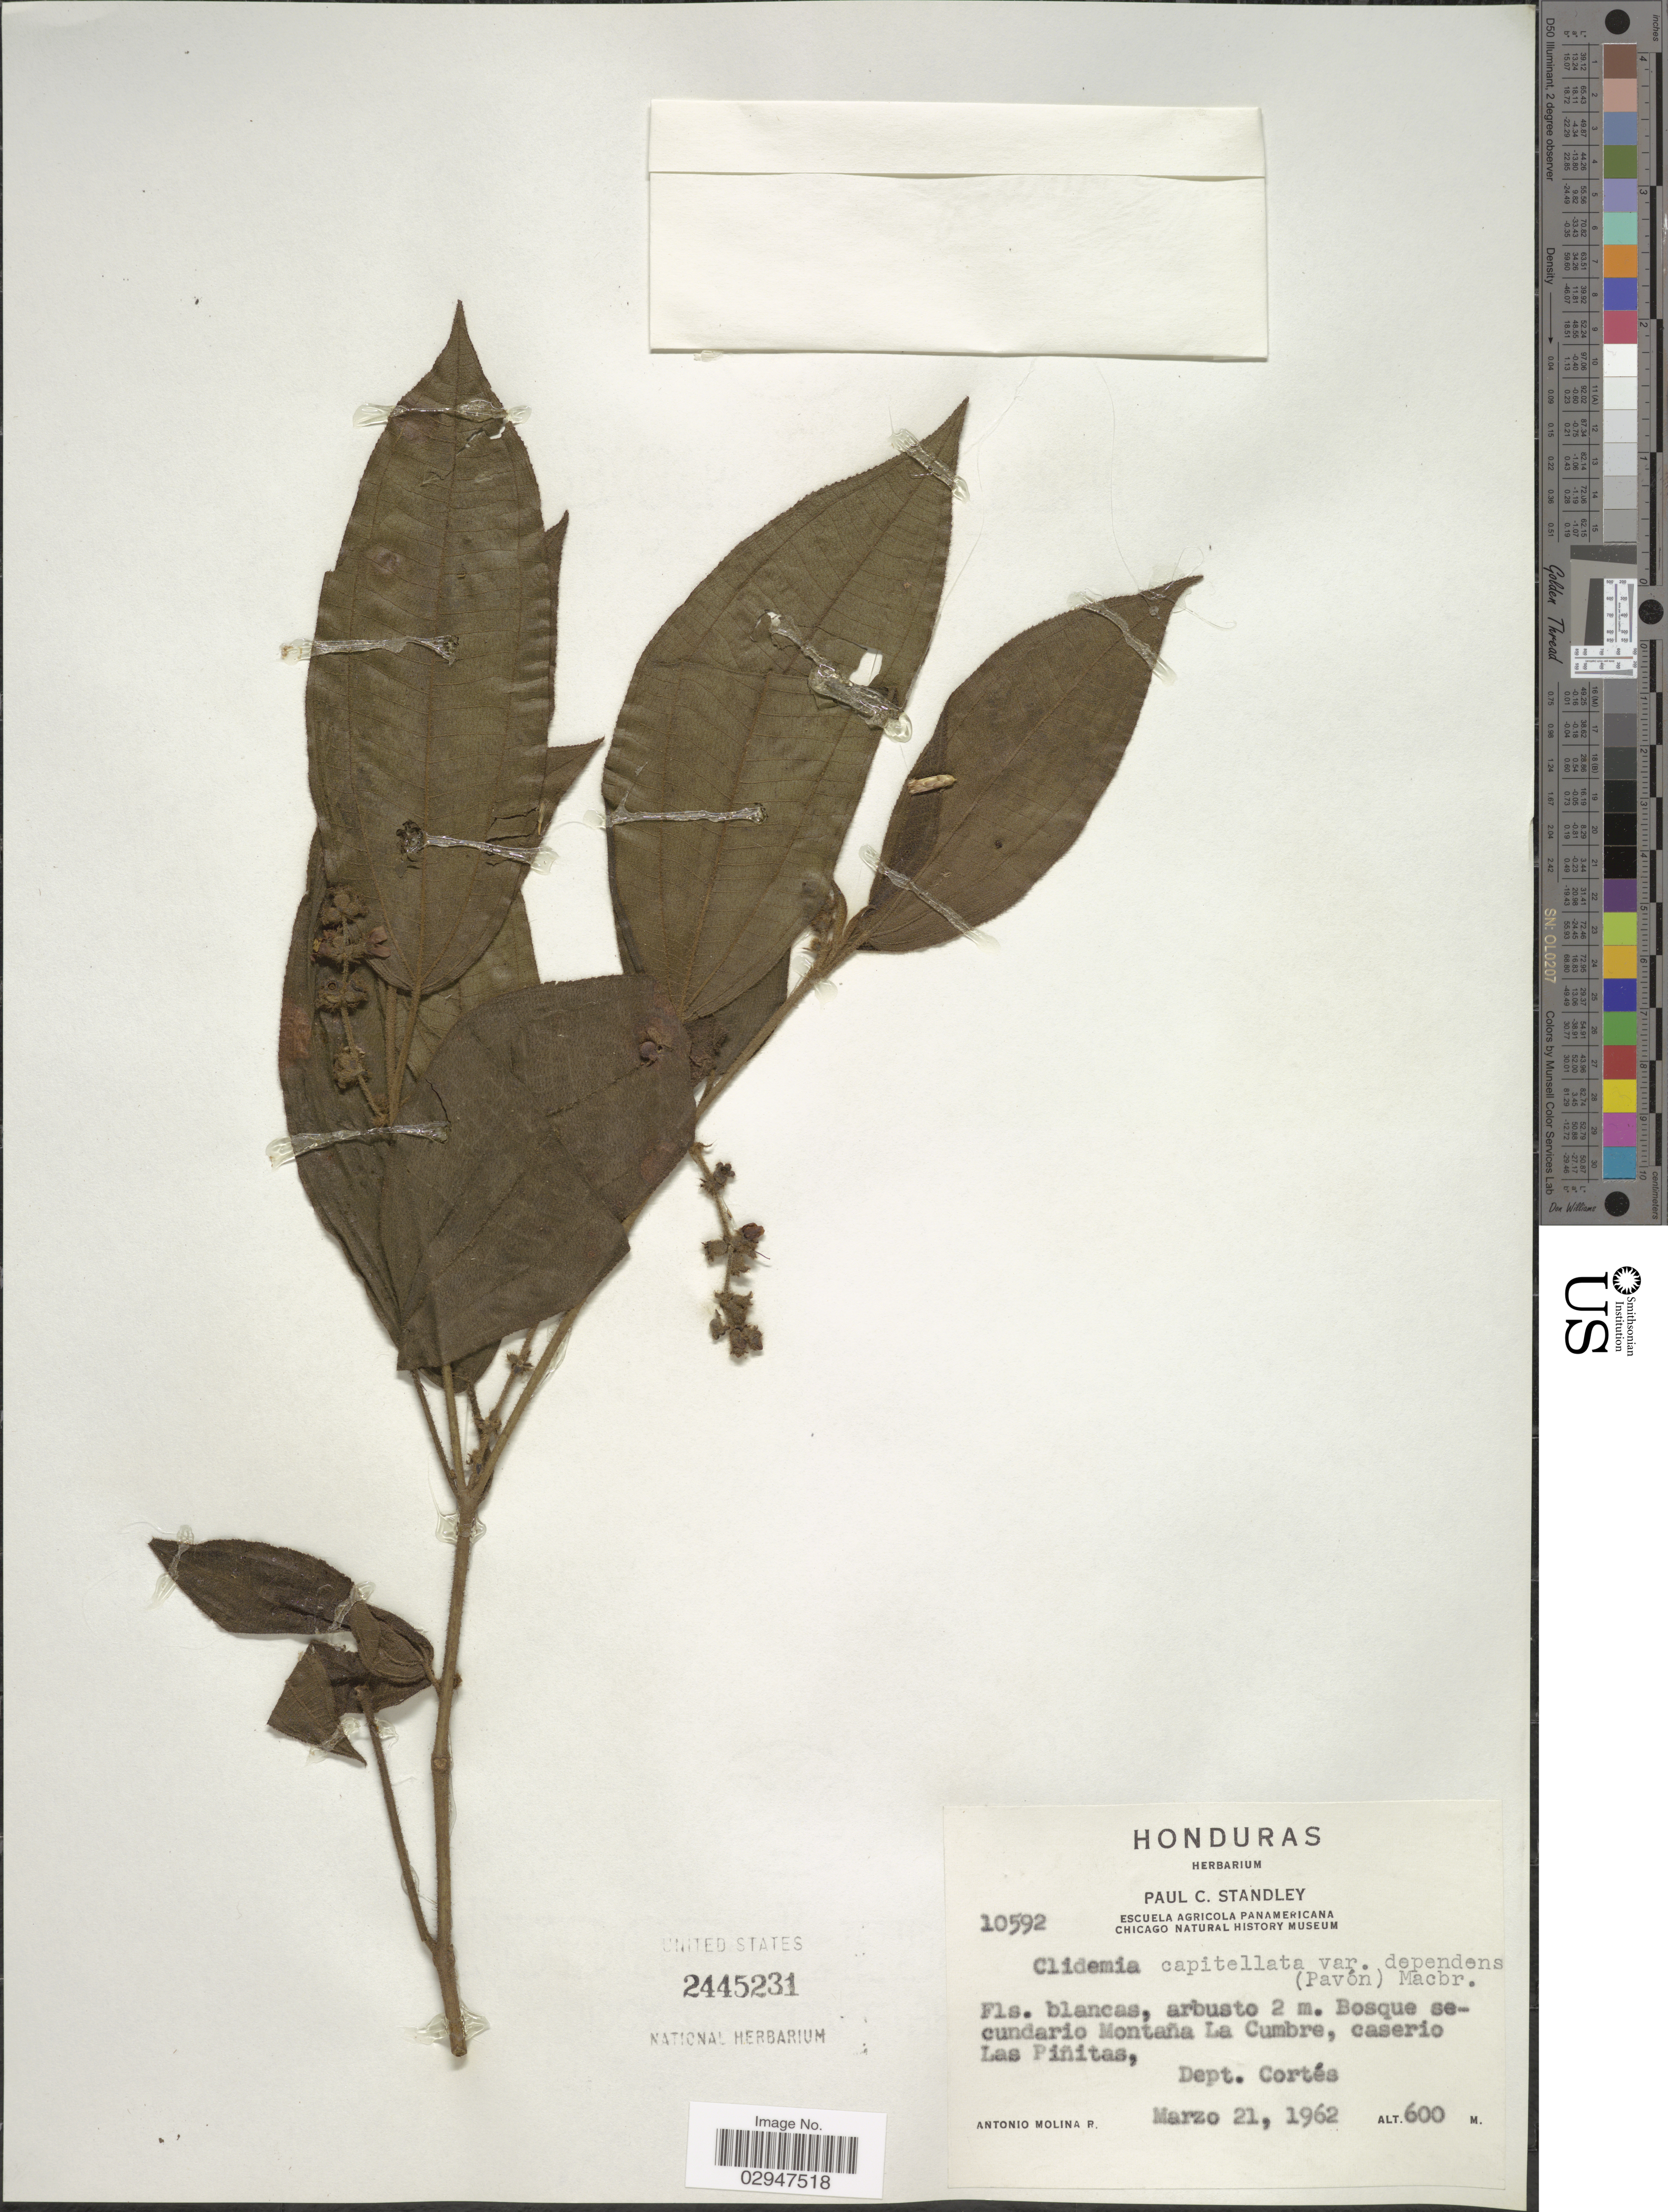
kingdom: Plantae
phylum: Tracheophyta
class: Magnoliopsida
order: Myrtales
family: Melastomataceae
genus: Clidemia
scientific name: Clidemia capitellata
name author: (Bonpl.) D. Don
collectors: A. Molina R.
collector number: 10592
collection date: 1962-03-21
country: Honduras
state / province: Cortés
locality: Montaña La Cumbre, caserio Las Piñitas, Dept. Cortés.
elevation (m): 600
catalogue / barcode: US 2445231